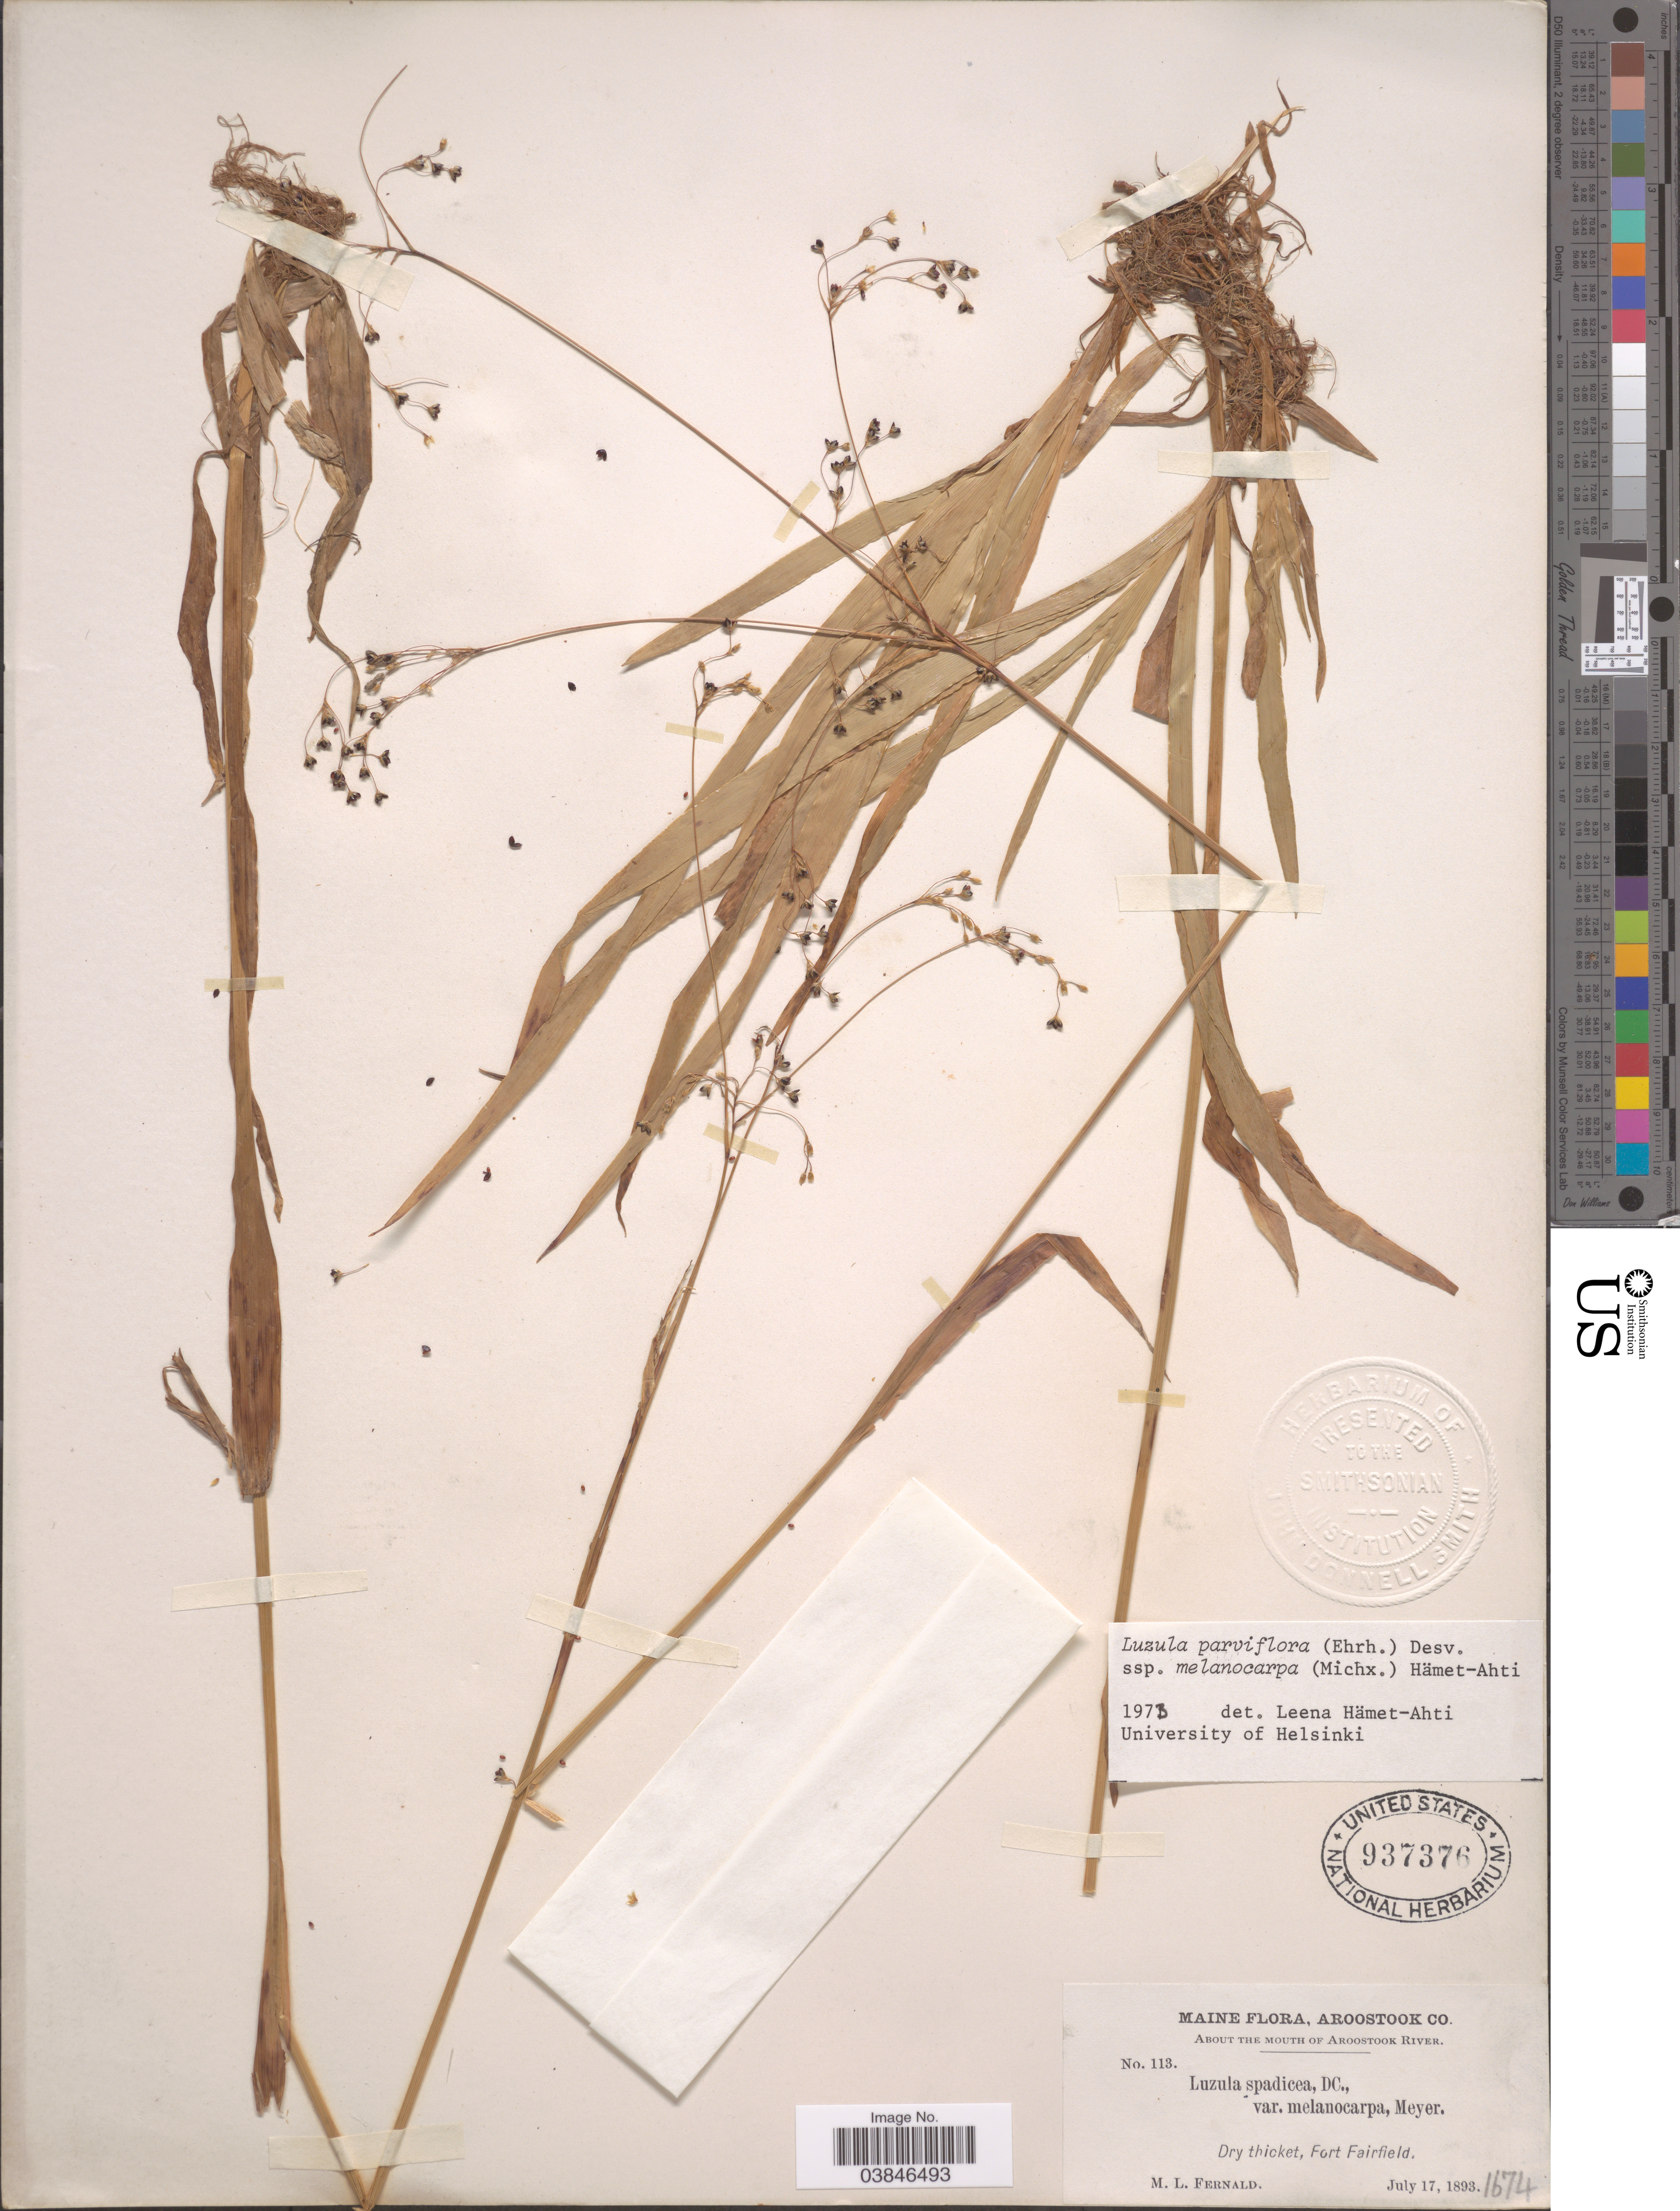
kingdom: Plantae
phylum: Tracheophyta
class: Liliopsida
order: Poales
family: Juncaceae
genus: Luzula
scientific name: Luzula parviflora subsp. melanocarpa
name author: Desv.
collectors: M. L. Fernald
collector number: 113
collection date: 1893-07-17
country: United States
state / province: Maine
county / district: Aroostook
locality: About the mouth of Aroostook River. Fort Fairfield.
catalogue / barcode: US 937376